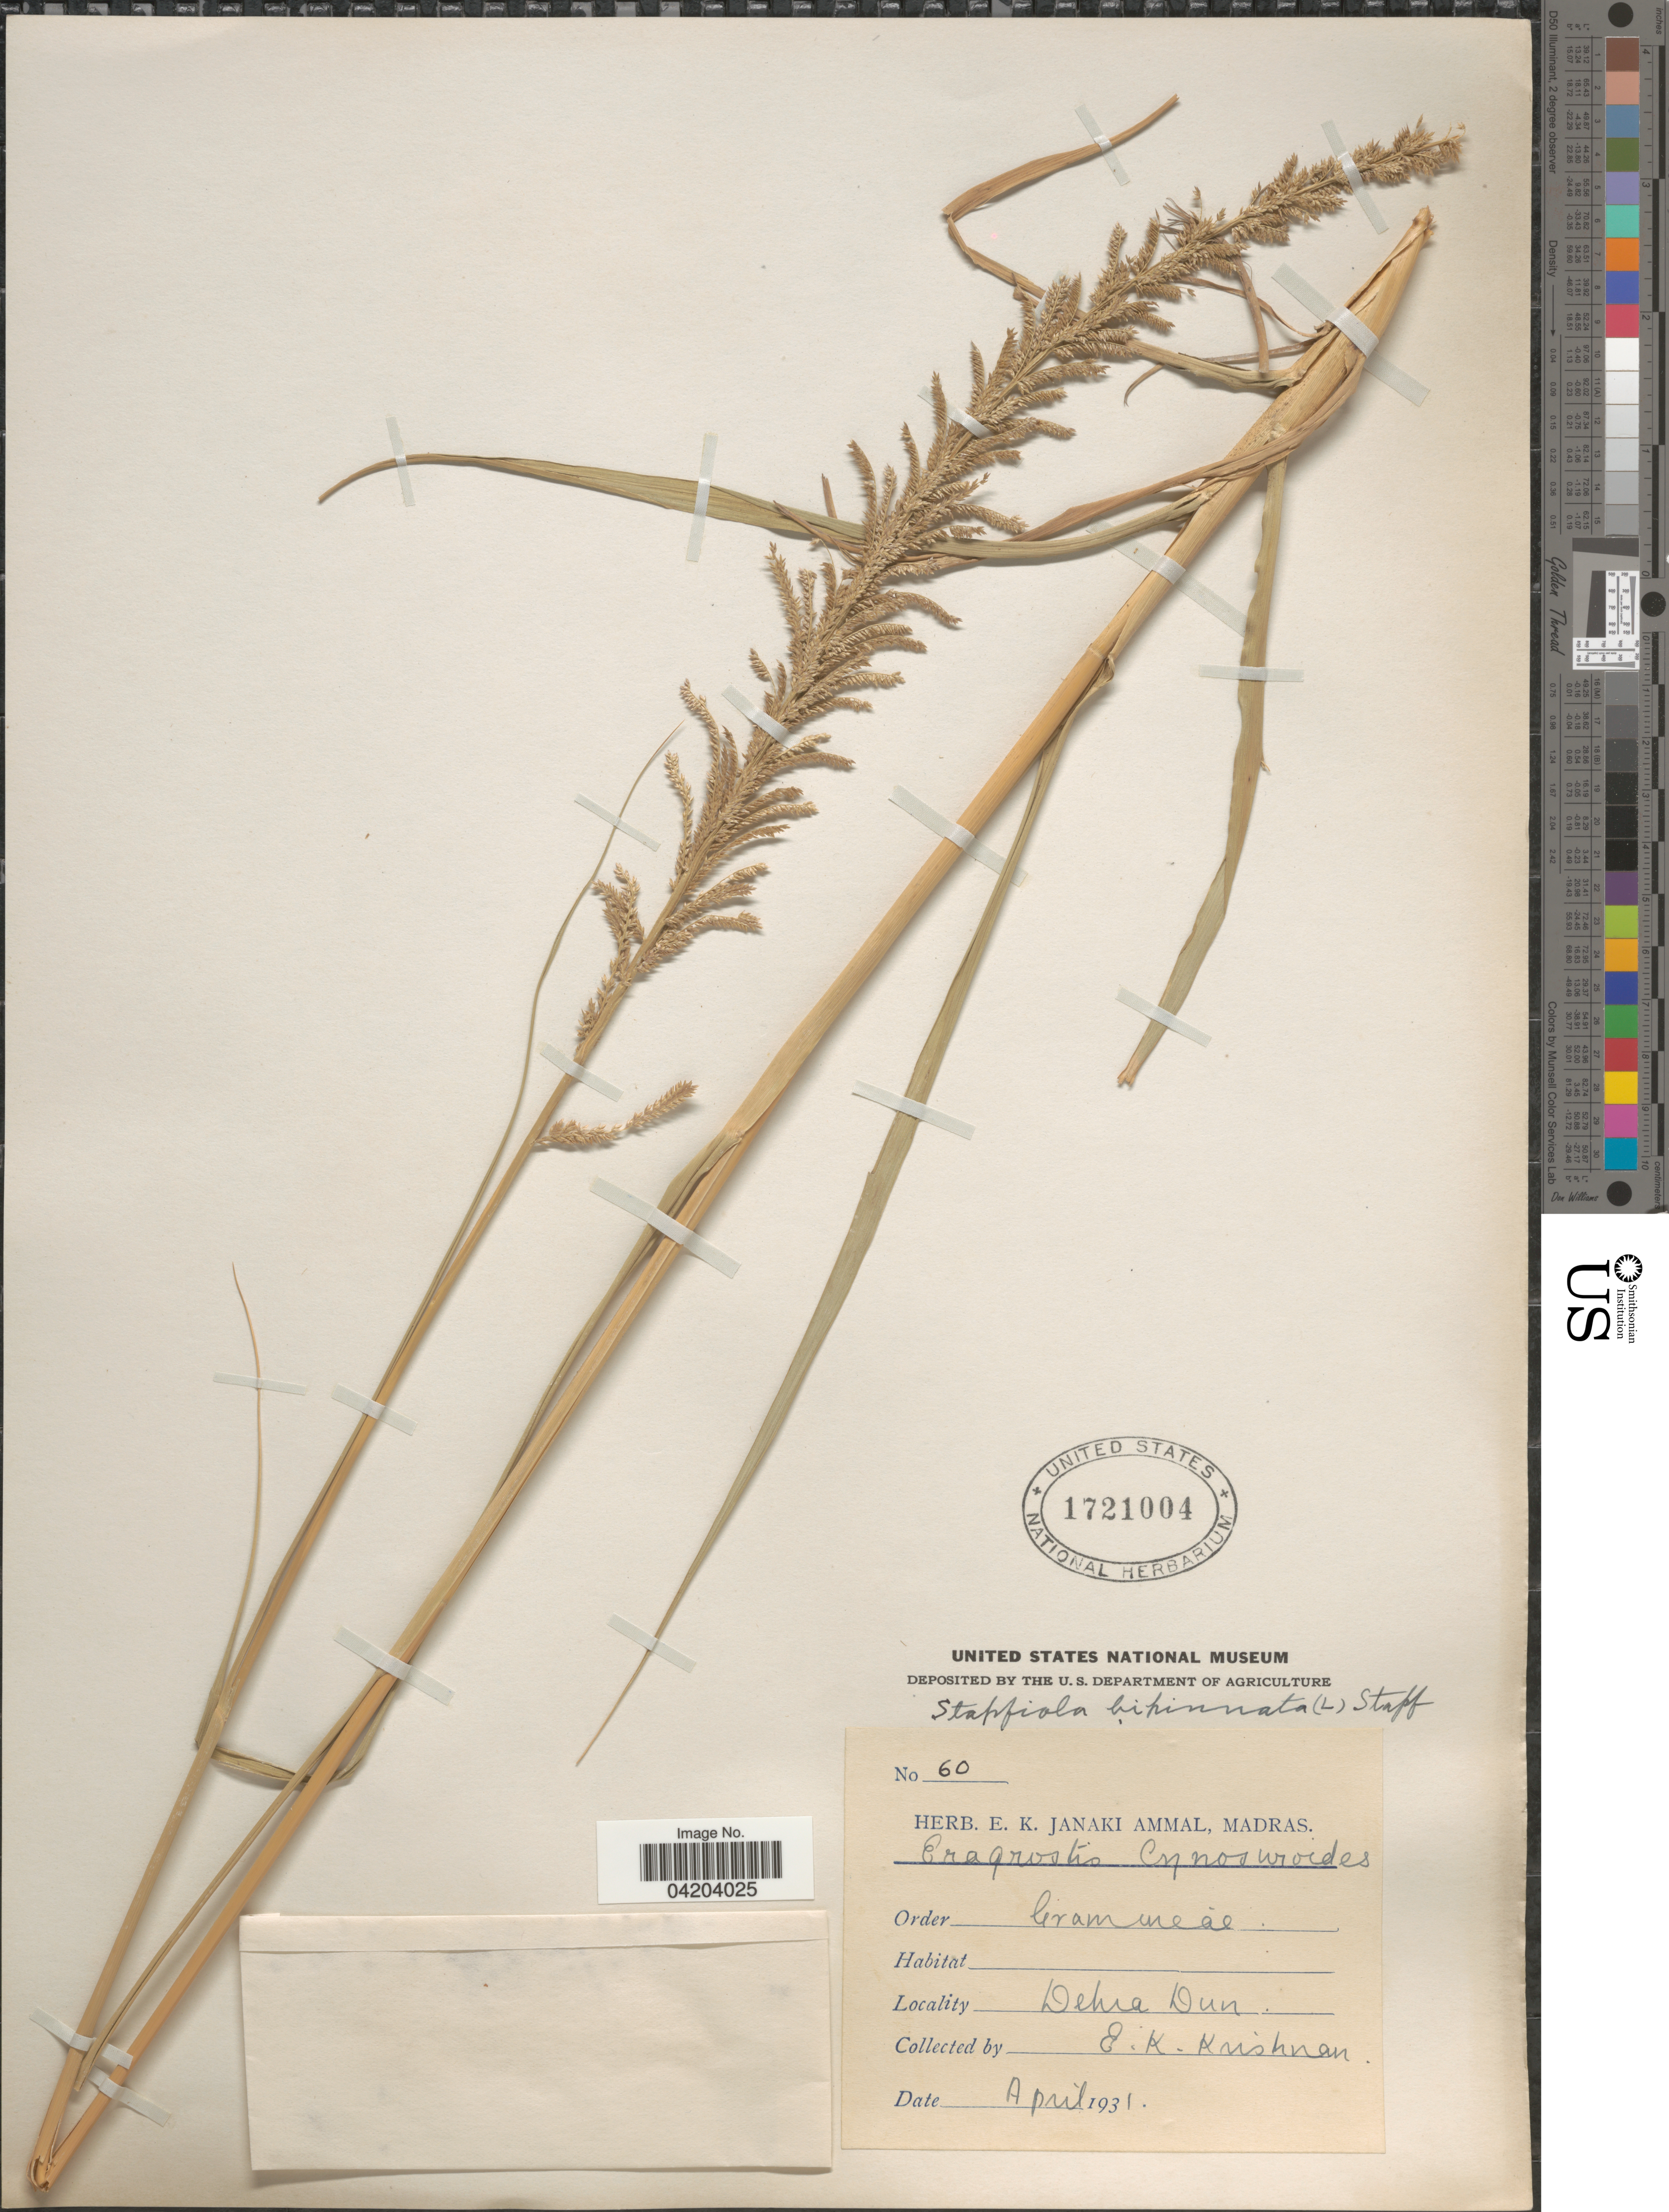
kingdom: Plantae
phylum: Tracheophyta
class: Liliopsida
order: Poales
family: Poaceae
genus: Desmostachya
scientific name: Desmostachya bipinnata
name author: (L.) Stapf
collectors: E. Krishnan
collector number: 60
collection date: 1931-04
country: India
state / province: Uttarakhand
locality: Dehra Dun.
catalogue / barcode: US 1721004